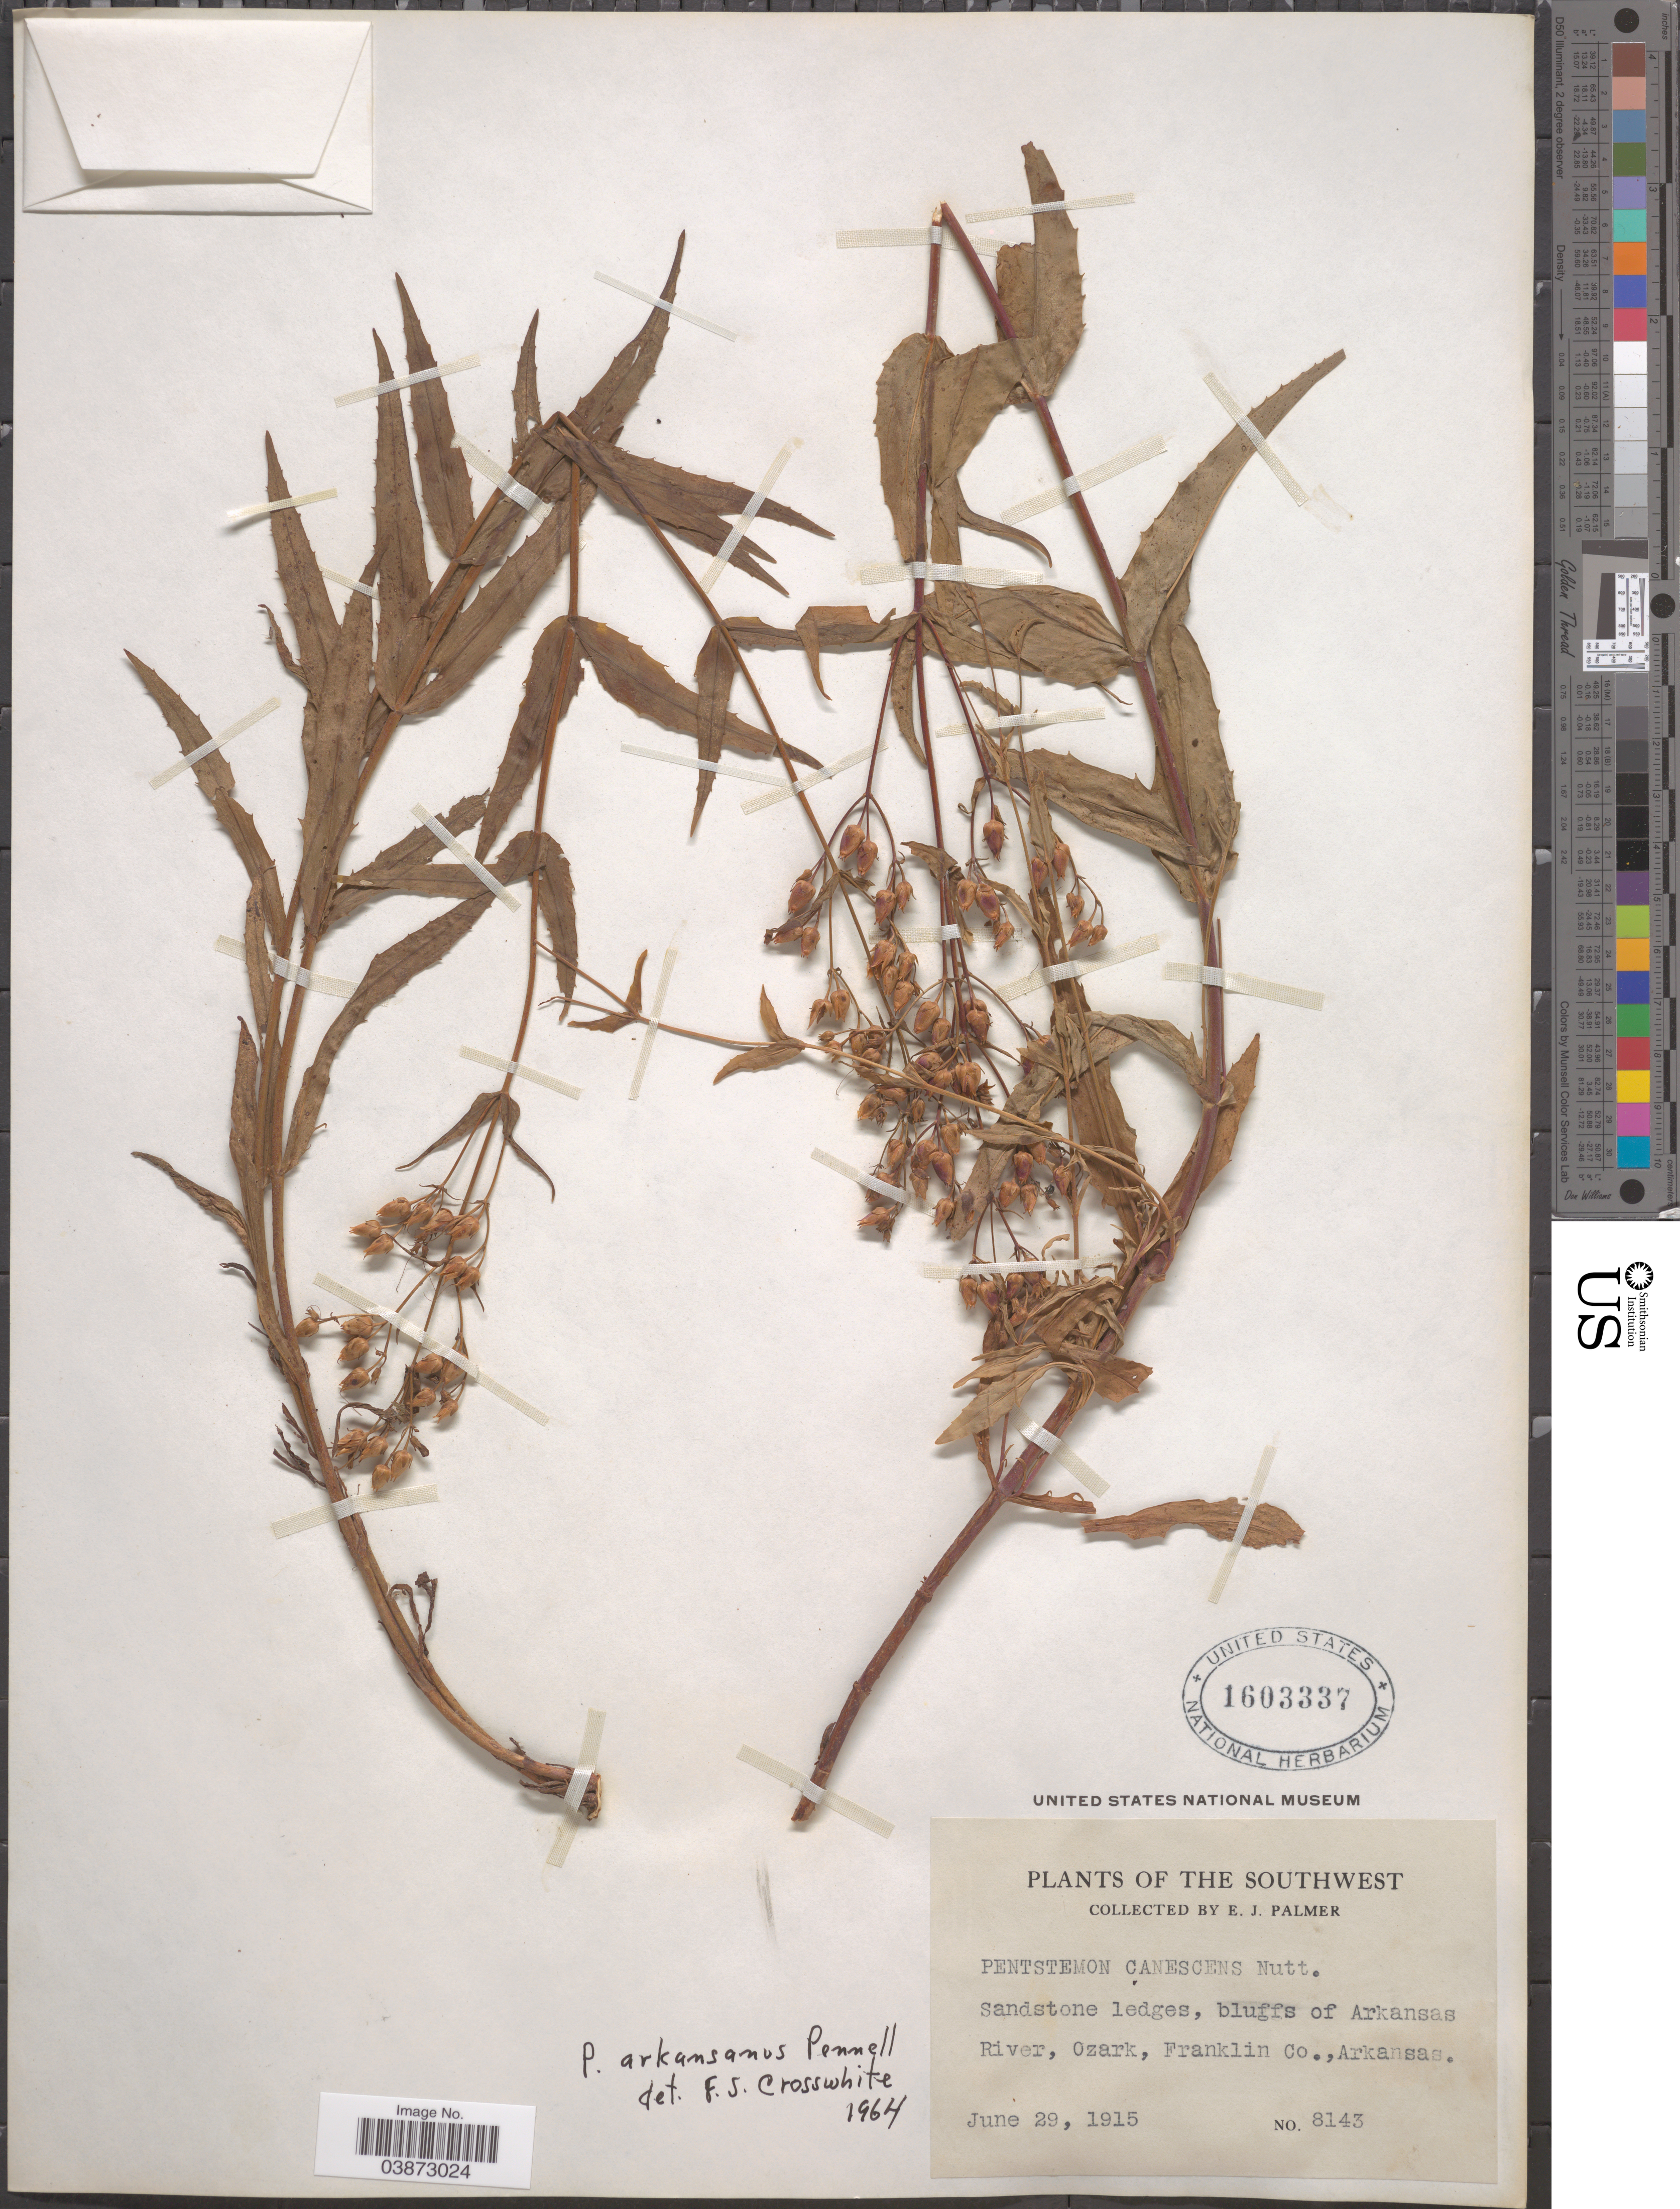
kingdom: Plantae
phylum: Tracheophyta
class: Magnoliopsida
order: Lamiales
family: Plantaginaceae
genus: Penstemon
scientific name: Penstemon arkansanus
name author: Pennell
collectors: E. J. Palmer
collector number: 8143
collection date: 1915-06-29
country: United States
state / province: Arkansas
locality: The Southwest. Bluffs of Arkansas River, Ozark, Franklin Co.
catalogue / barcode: US 1603337